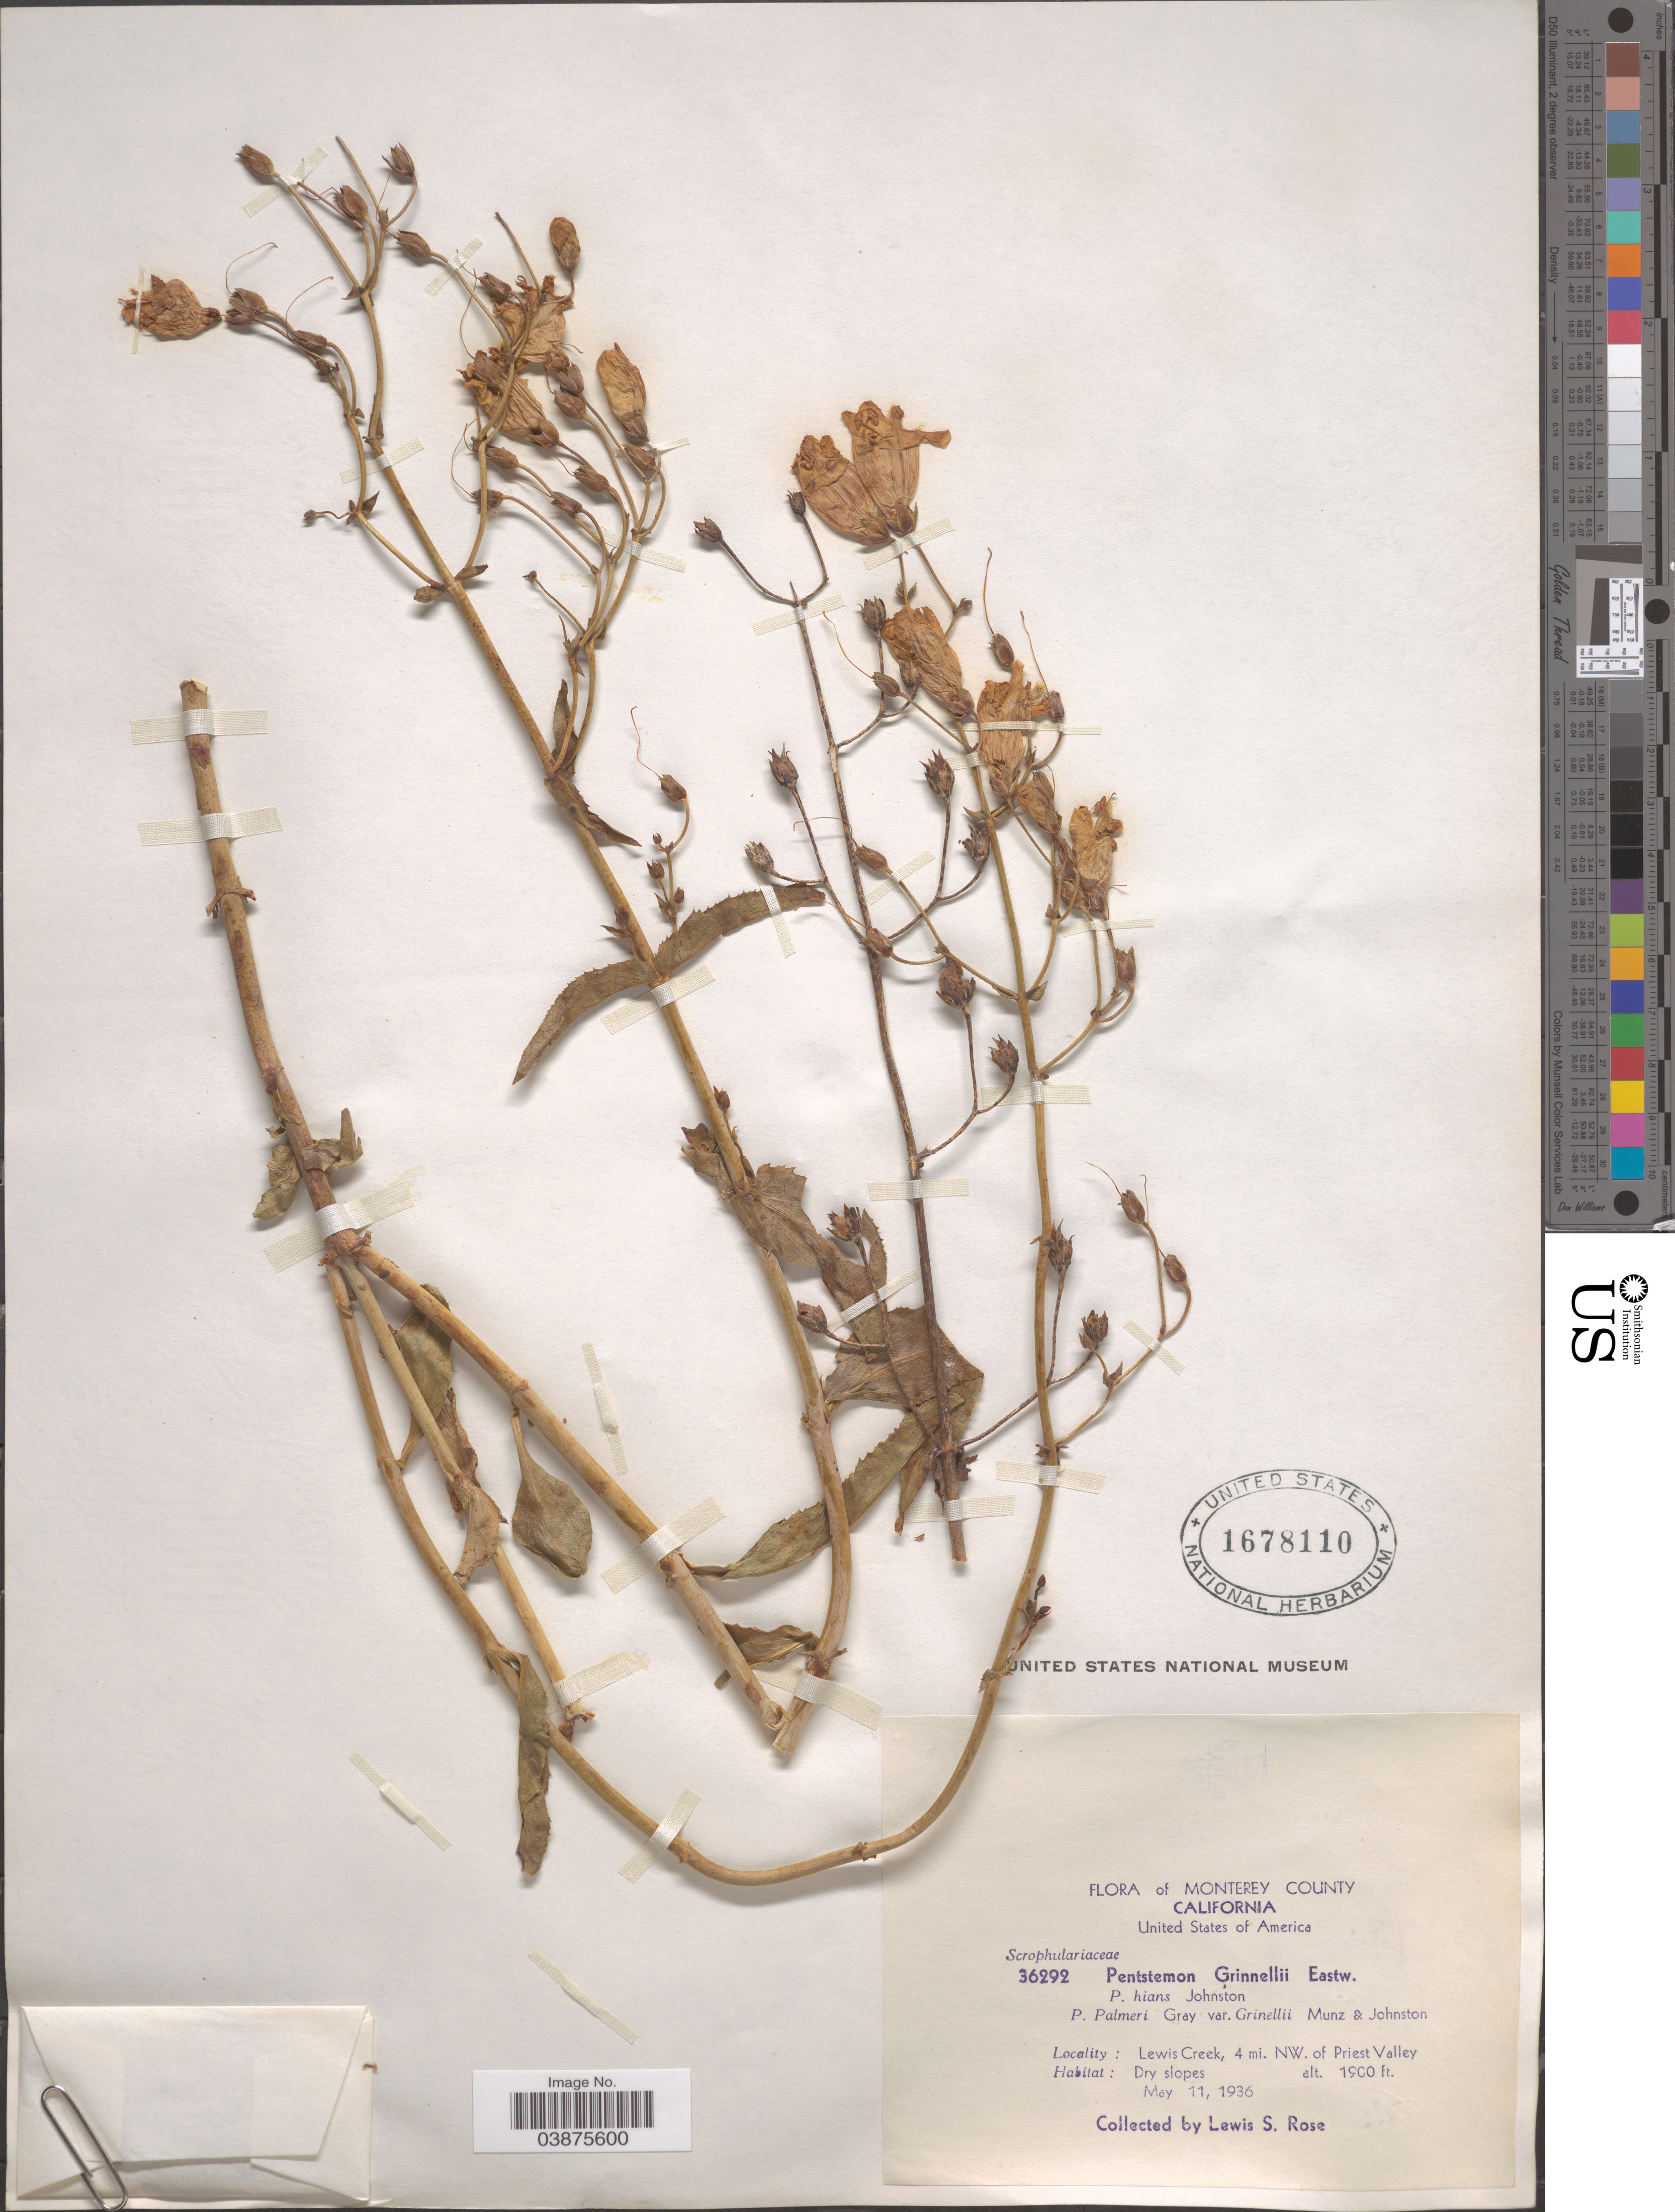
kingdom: Plantae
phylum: Tracheophyta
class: Magnoliopsida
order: Lamiales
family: Plantaginaceae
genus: Penstemon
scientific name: Penstemon grinnellii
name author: Eastw.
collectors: L. S. Rose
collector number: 36292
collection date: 1936-05-11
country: United States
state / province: California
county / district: Monterey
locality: Monterey County. Lewis Creek, 4 mi. NW. of Priest Valley.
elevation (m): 579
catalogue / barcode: US 1678110